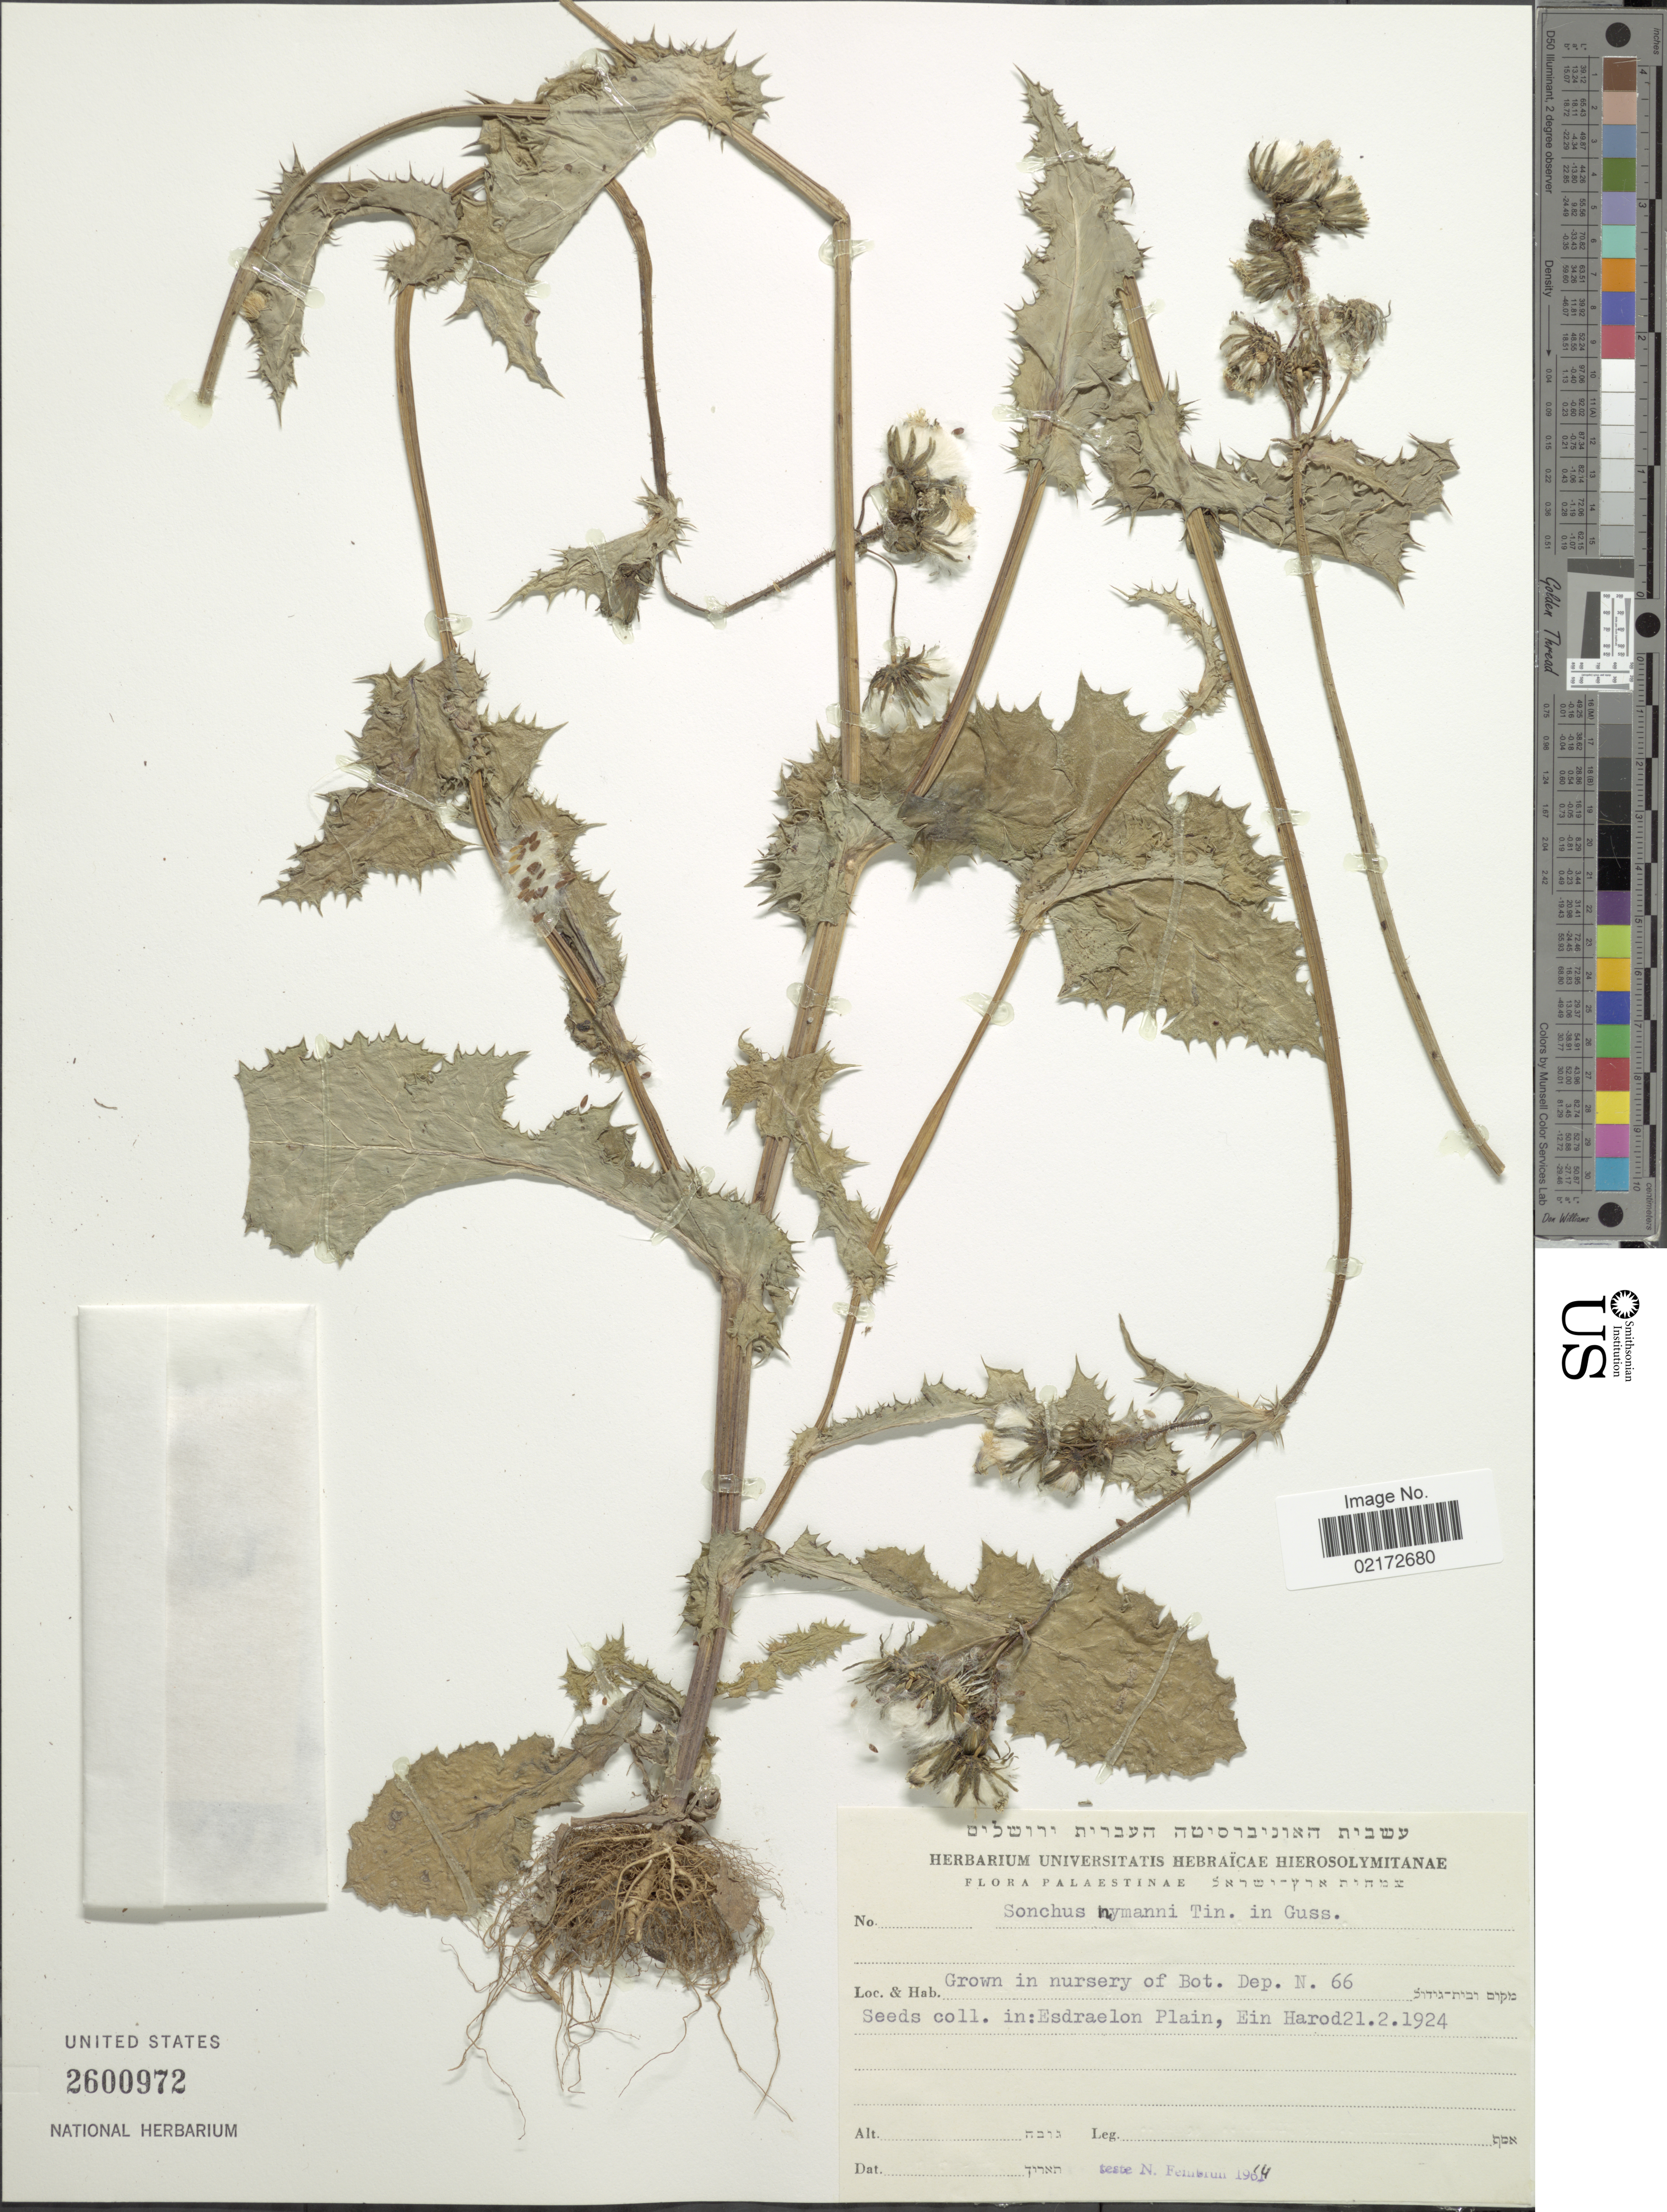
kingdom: Plantae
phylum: Tracheophyta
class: Magnoliopsida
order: Asterales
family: Asteraceae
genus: Sonchus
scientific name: Sonchus asper subsp. glaucescens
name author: (Jord.) Ball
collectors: N. Feinbrun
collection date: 1924-02-21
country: Israel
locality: Grown in nursery of Bot. Dep. N. 66. Seeds coll. in: Esdraelon Plain, Ein Harod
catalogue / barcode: US 2600975